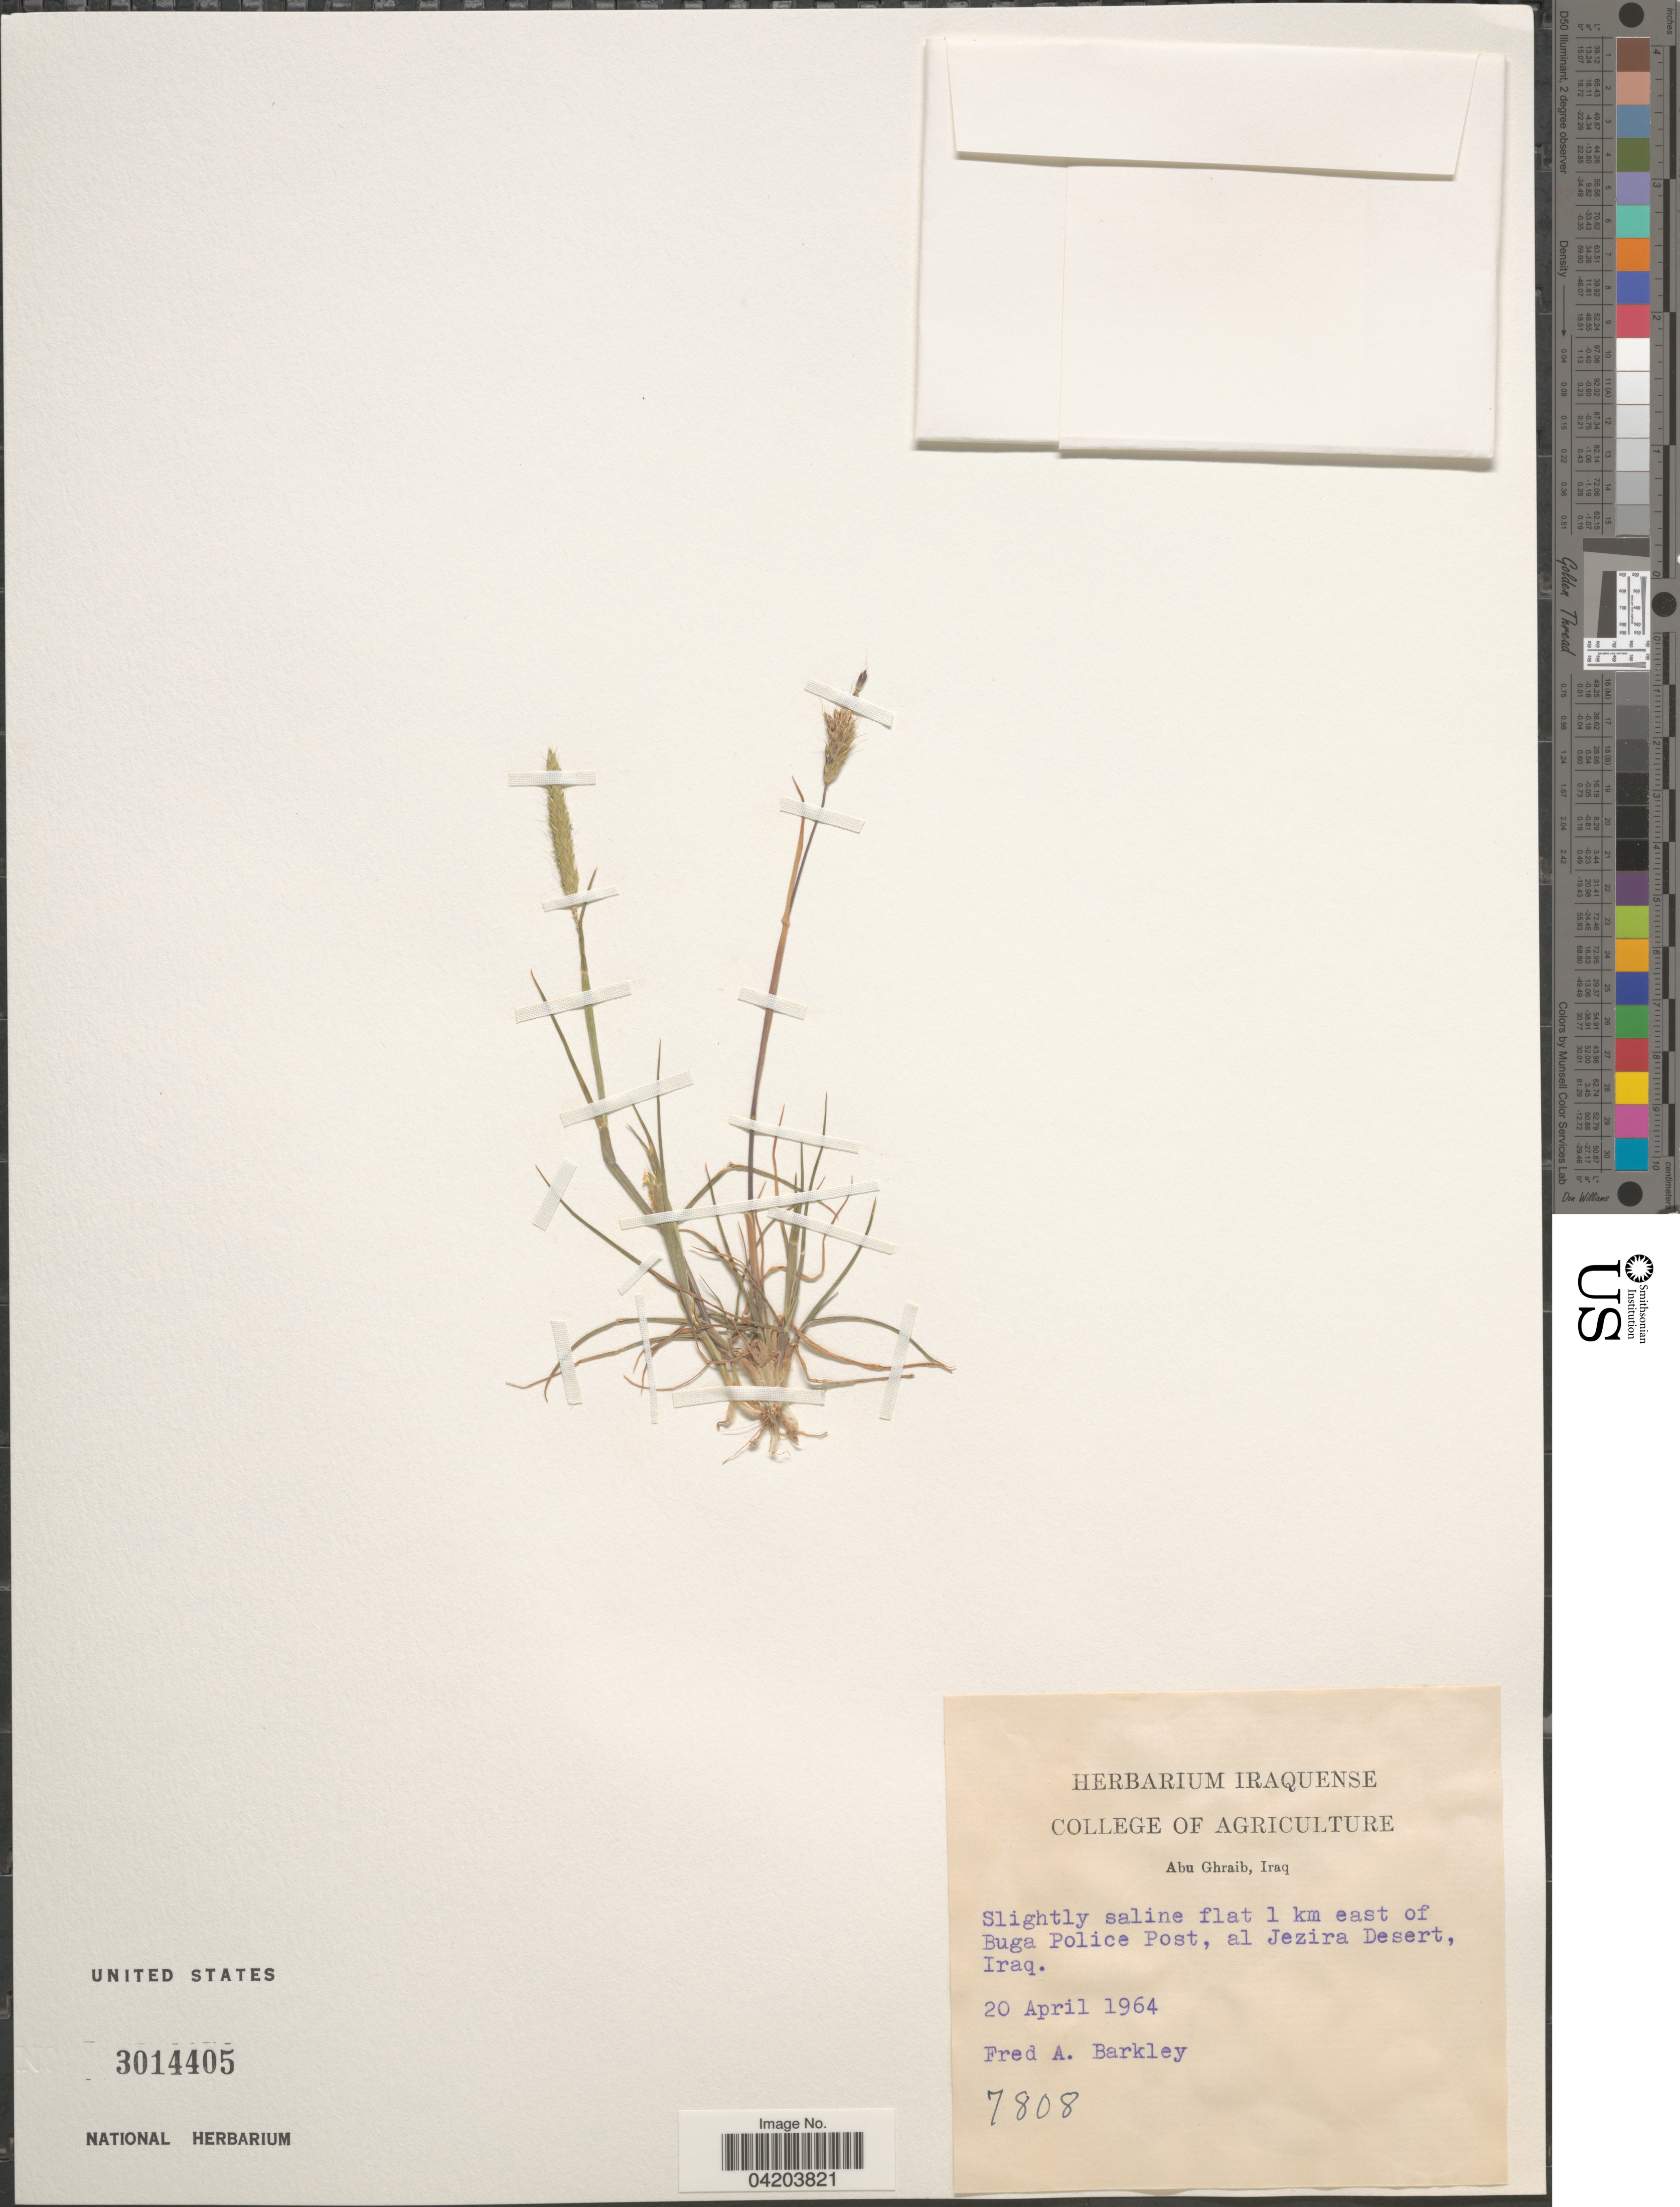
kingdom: Plantae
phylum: Tracheophyta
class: Liliopsida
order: Poales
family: Poaceae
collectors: F. A. Barkley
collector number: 7808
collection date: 1964-04-20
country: Iraq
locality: Slightly saline flat 1 km east of Buga Police Post, al Jezira Desert.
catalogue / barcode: US 3014405